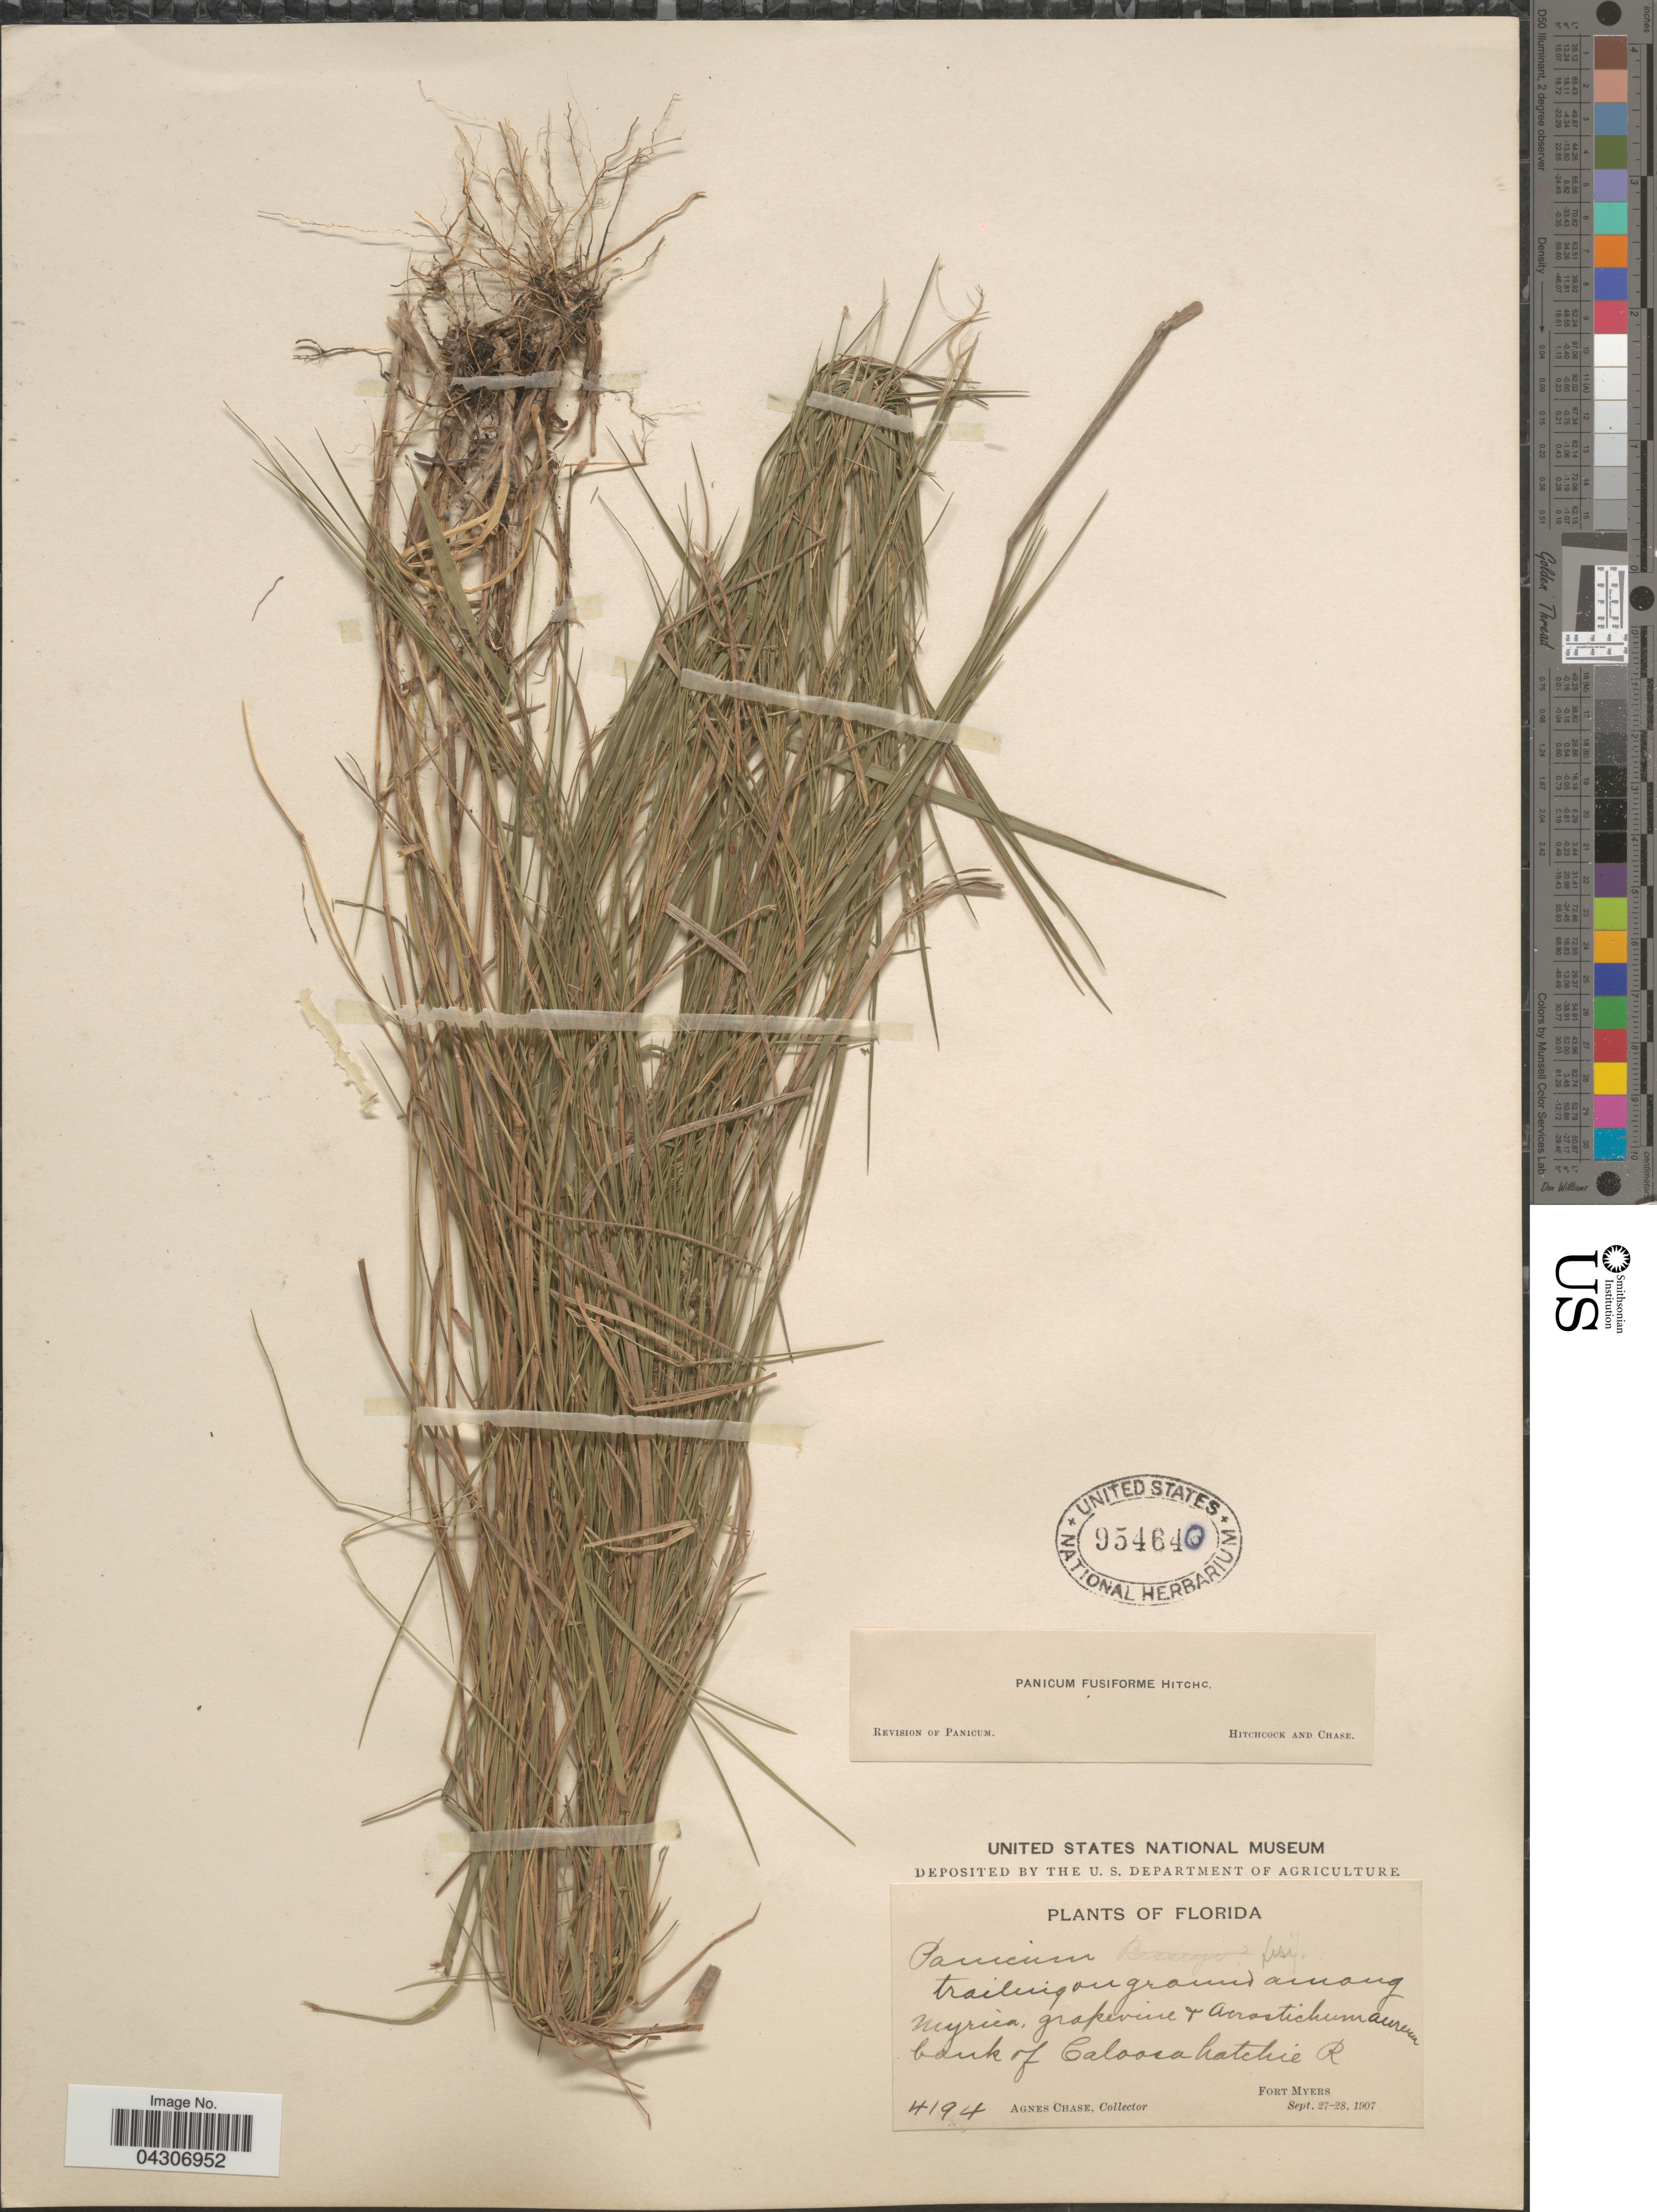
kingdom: Plantae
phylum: Tracheophyta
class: Liliopsida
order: Poales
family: Poaceae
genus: Dichanthelium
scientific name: Dichanthelium aciculare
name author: (Desv. ex Poir.) Gould & C.A. Clark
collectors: A. Chase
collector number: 4194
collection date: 1907-09-27/1907-09-28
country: United States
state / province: Florida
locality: Bank of Caloosahatchie R. Fort Myers.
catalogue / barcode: US 954640